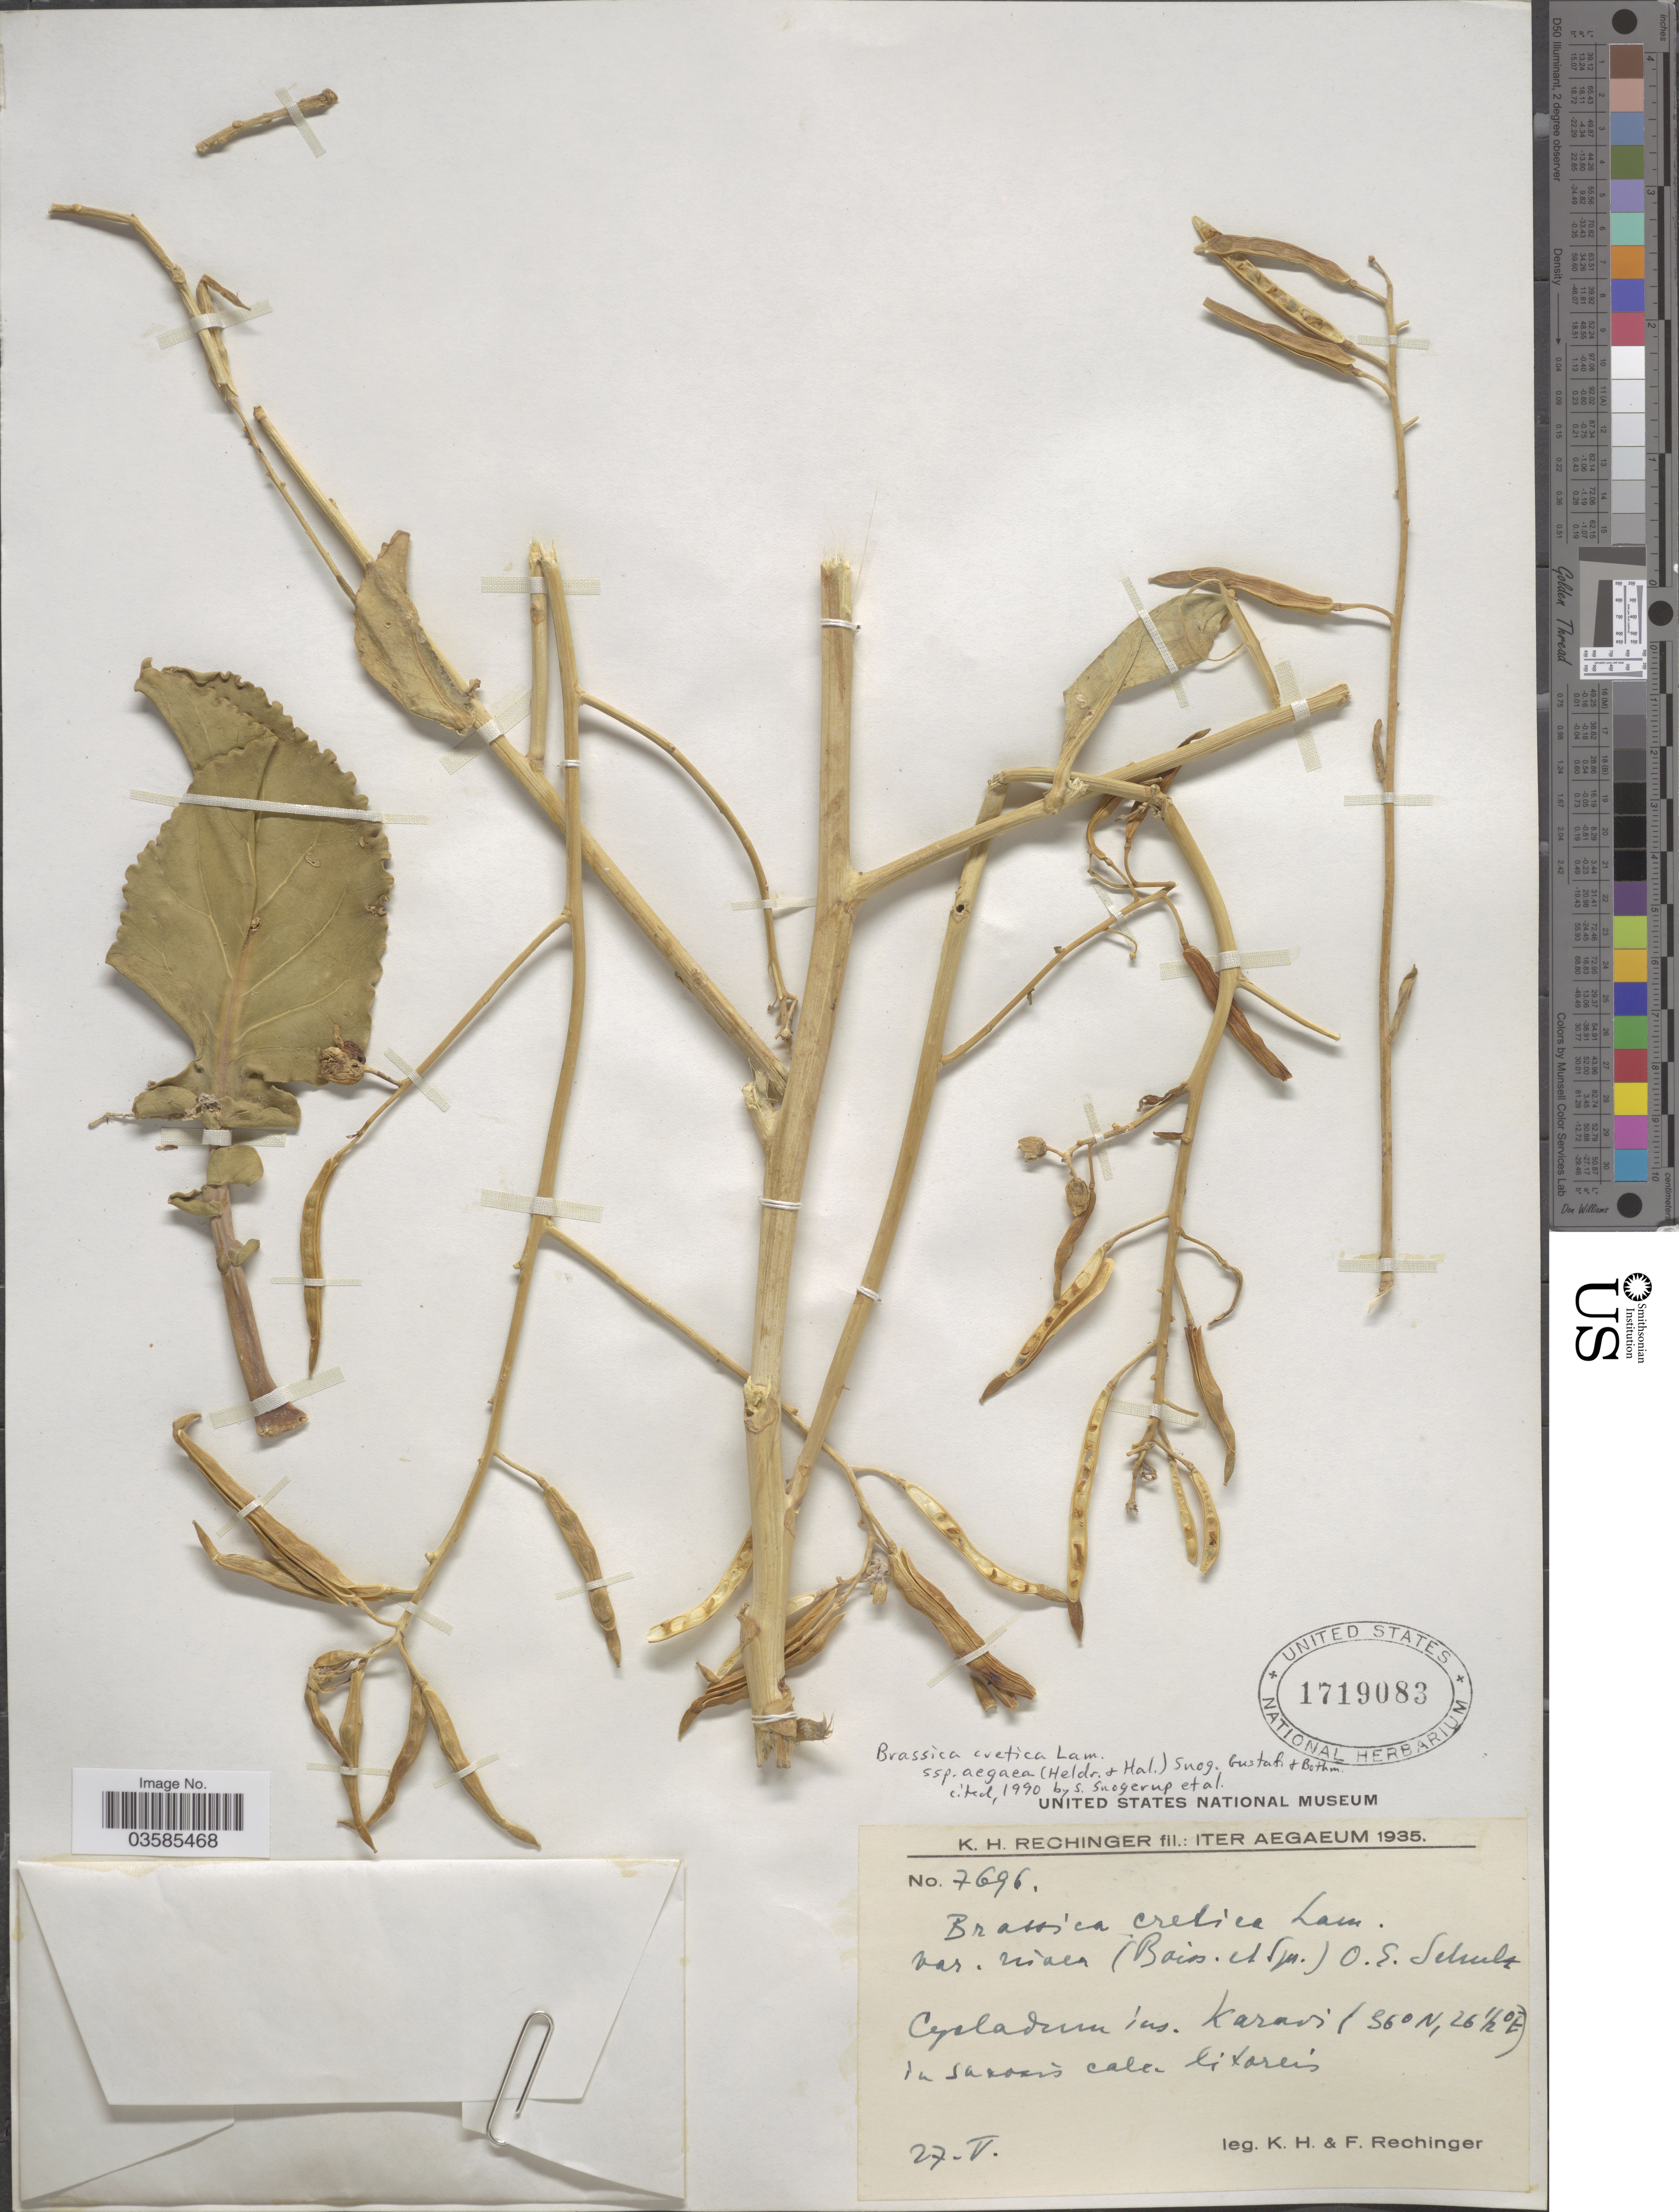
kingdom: Plantae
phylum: Tracheophyta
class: Magnoliopsida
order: Brassicales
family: Brassicaceae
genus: Brassica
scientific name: Brassica cretica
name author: Lam.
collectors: K. H. Rechinger & F. Rechinger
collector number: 7696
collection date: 1935-05-27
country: Greece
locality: Aegaeum. Cycladum ins. Karavi.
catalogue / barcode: US 1719083